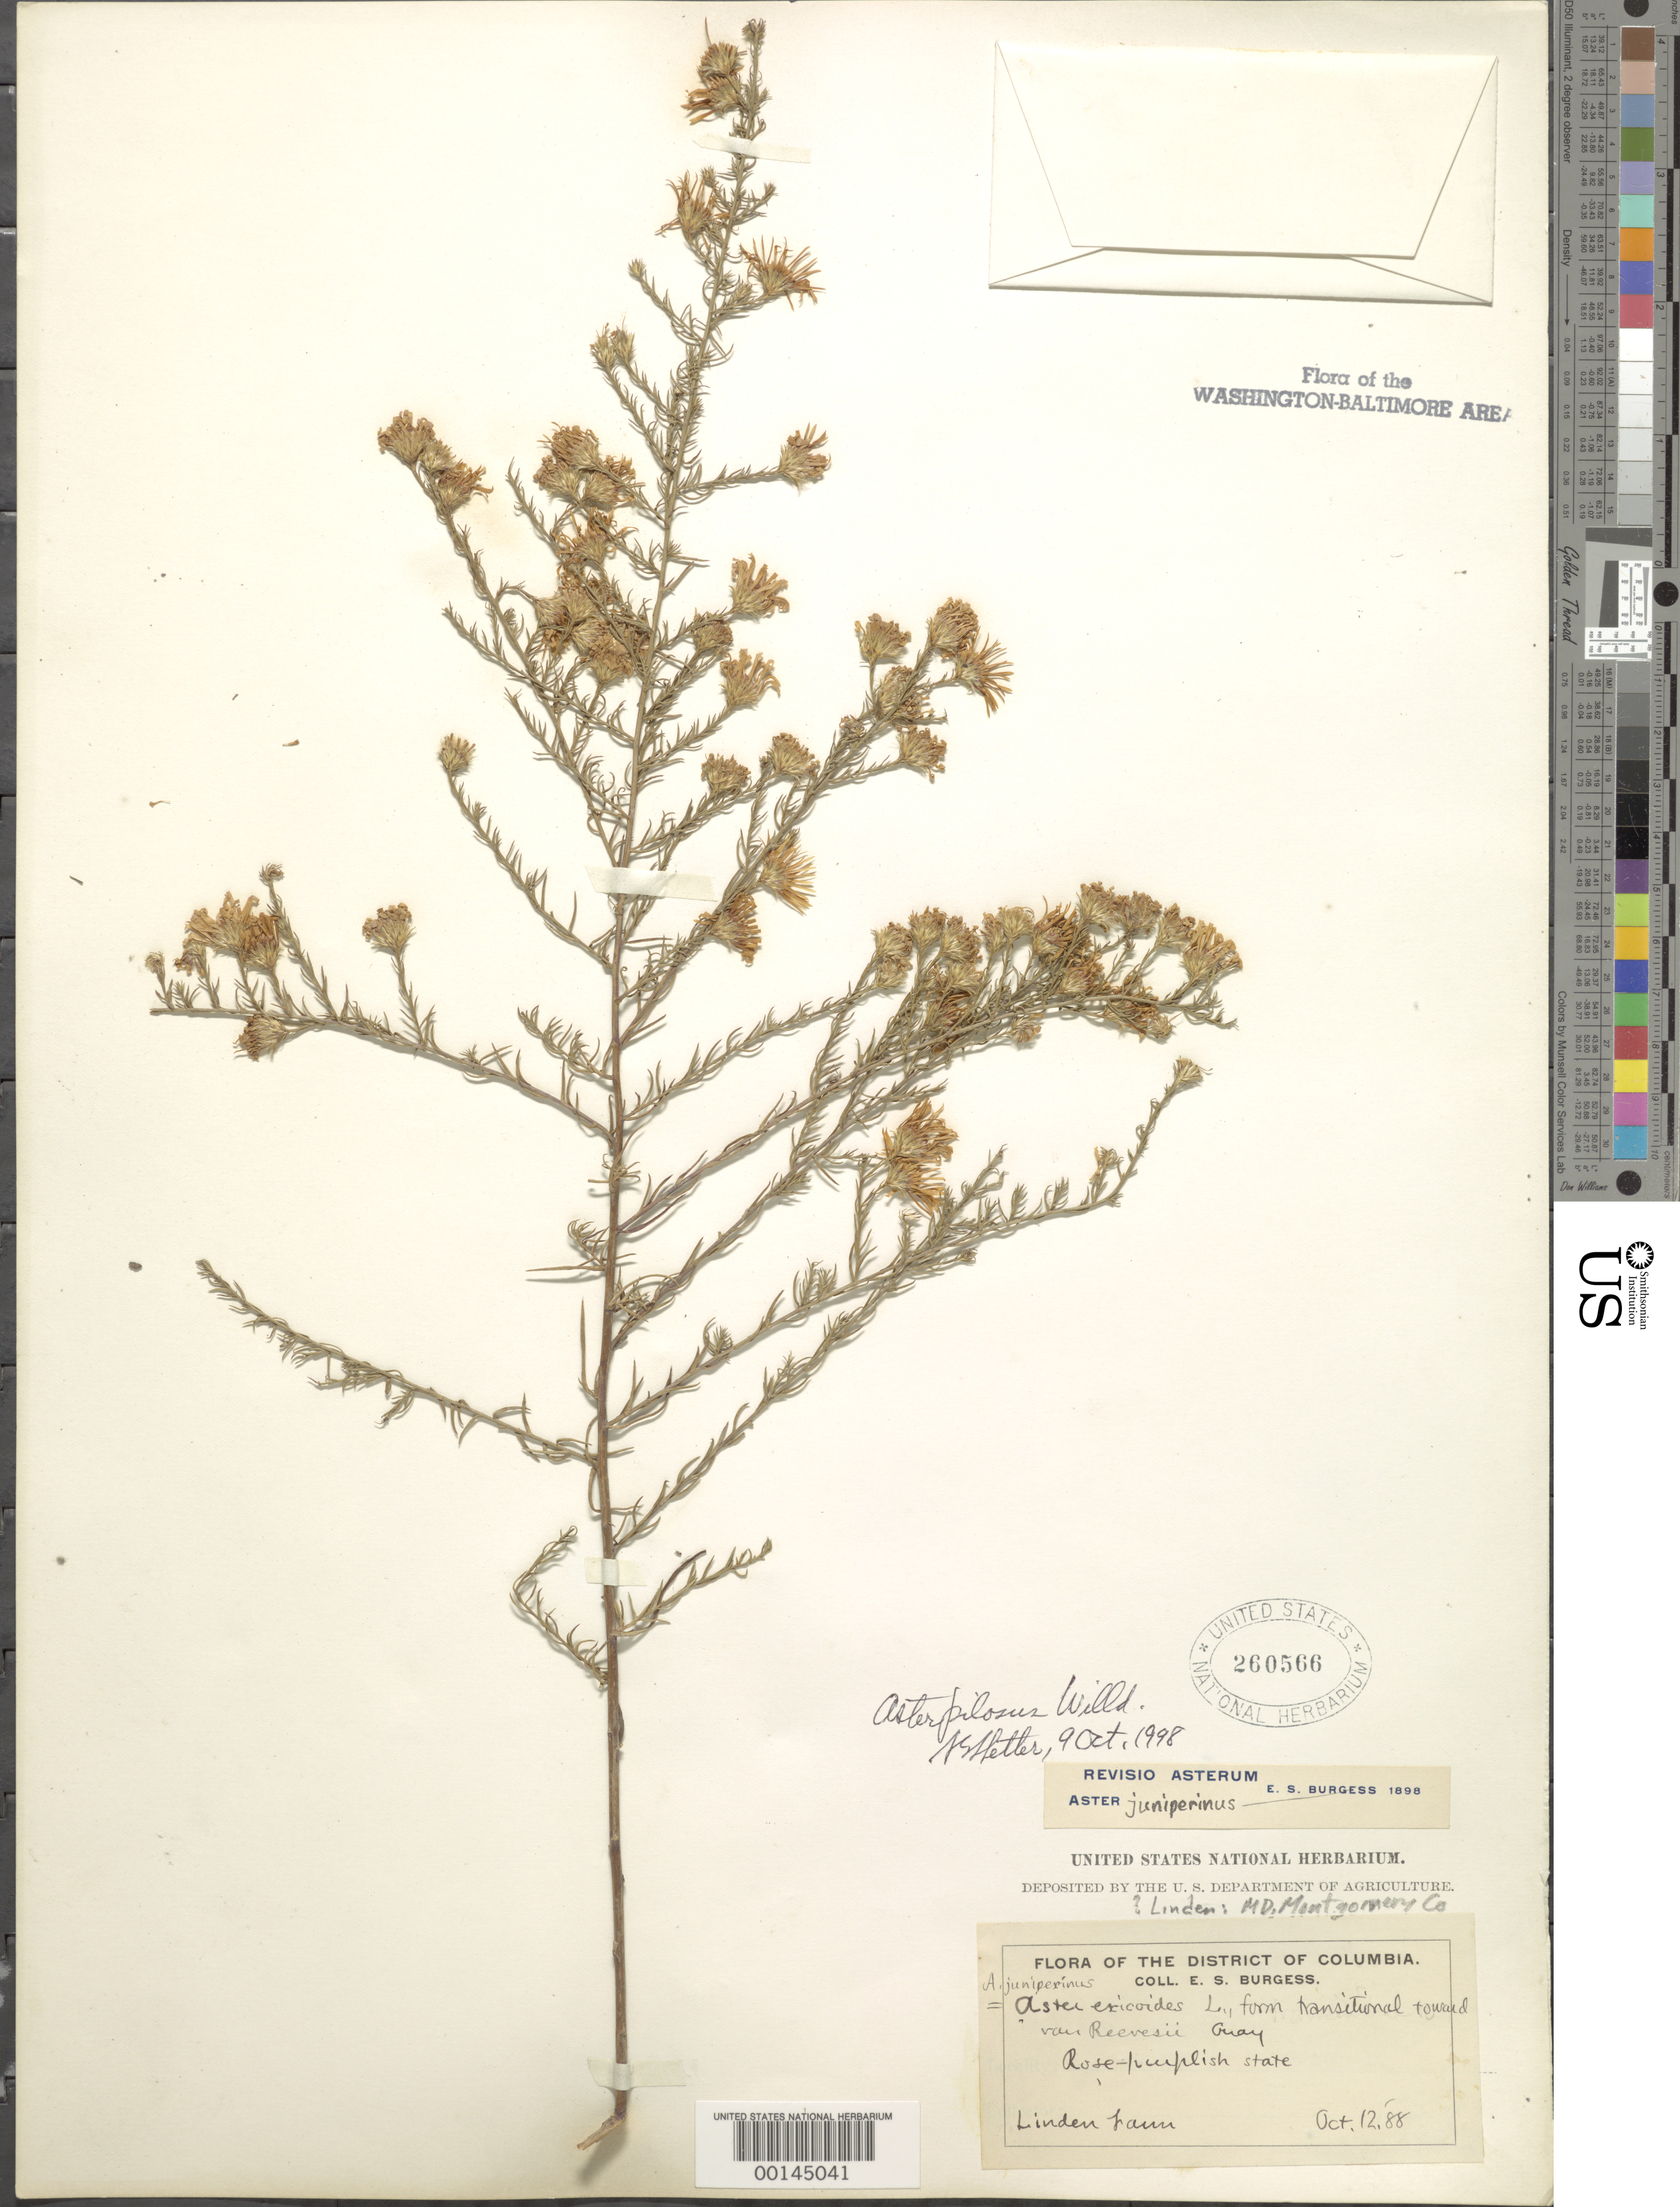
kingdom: Plantae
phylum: Tracheophyta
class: Magnoliopsida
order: Asterales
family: Asteraceae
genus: Symphyotrichum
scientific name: Symphyotrichum pilosum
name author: (Willd.) G.L. Nesom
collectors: E. Burgess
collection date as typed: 12 Oct 1888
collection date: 1888-10-12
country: United States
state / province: Maryland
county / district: Montgomery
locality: Linden Farm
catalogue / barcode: US 260566